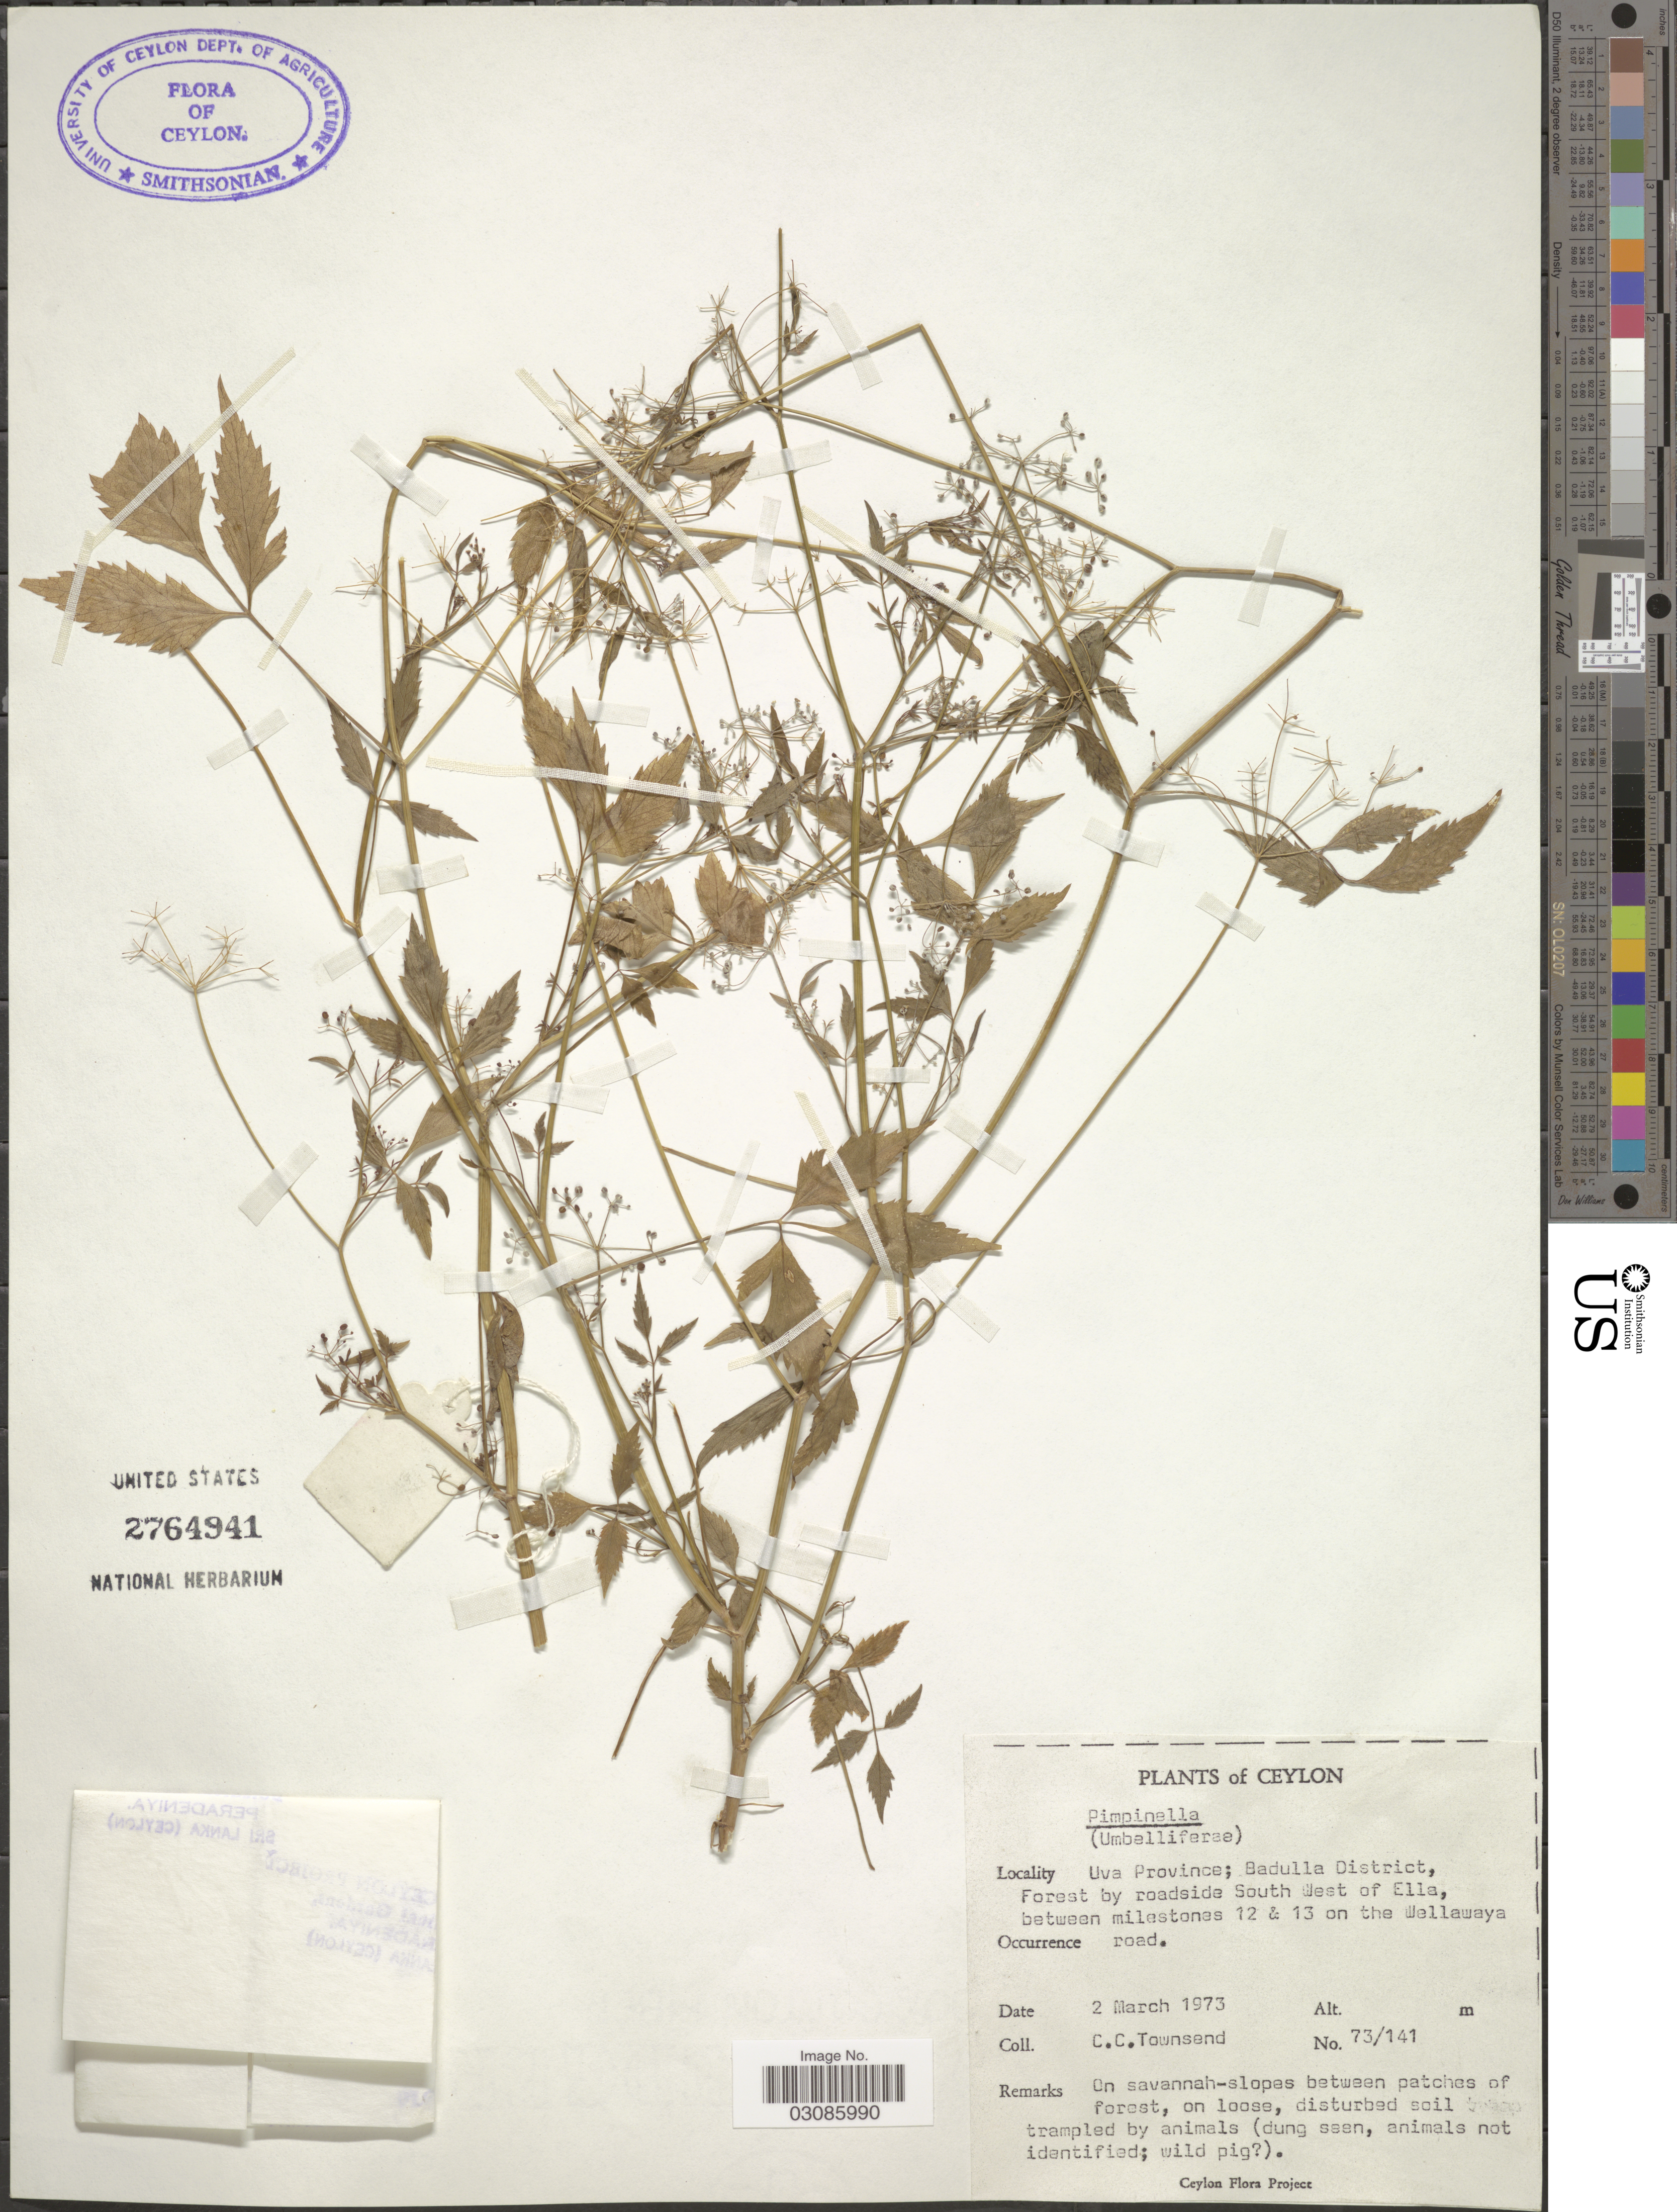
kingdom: Plantae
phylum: Tracheophyta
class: Magnoliopsida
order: Apiales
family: Apiaceae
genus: Pimpinella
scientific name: Pimpinella sp.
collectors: C. C. Townsend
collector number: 73/141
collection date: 1973-03-02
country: Sri Lanka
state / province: Uva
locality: Ceylon, Uva Province; Badulla District, Forest by roadside South West of Ella, between milestones 12 & 13 on the Wellawaya.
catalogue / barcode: US 2764941